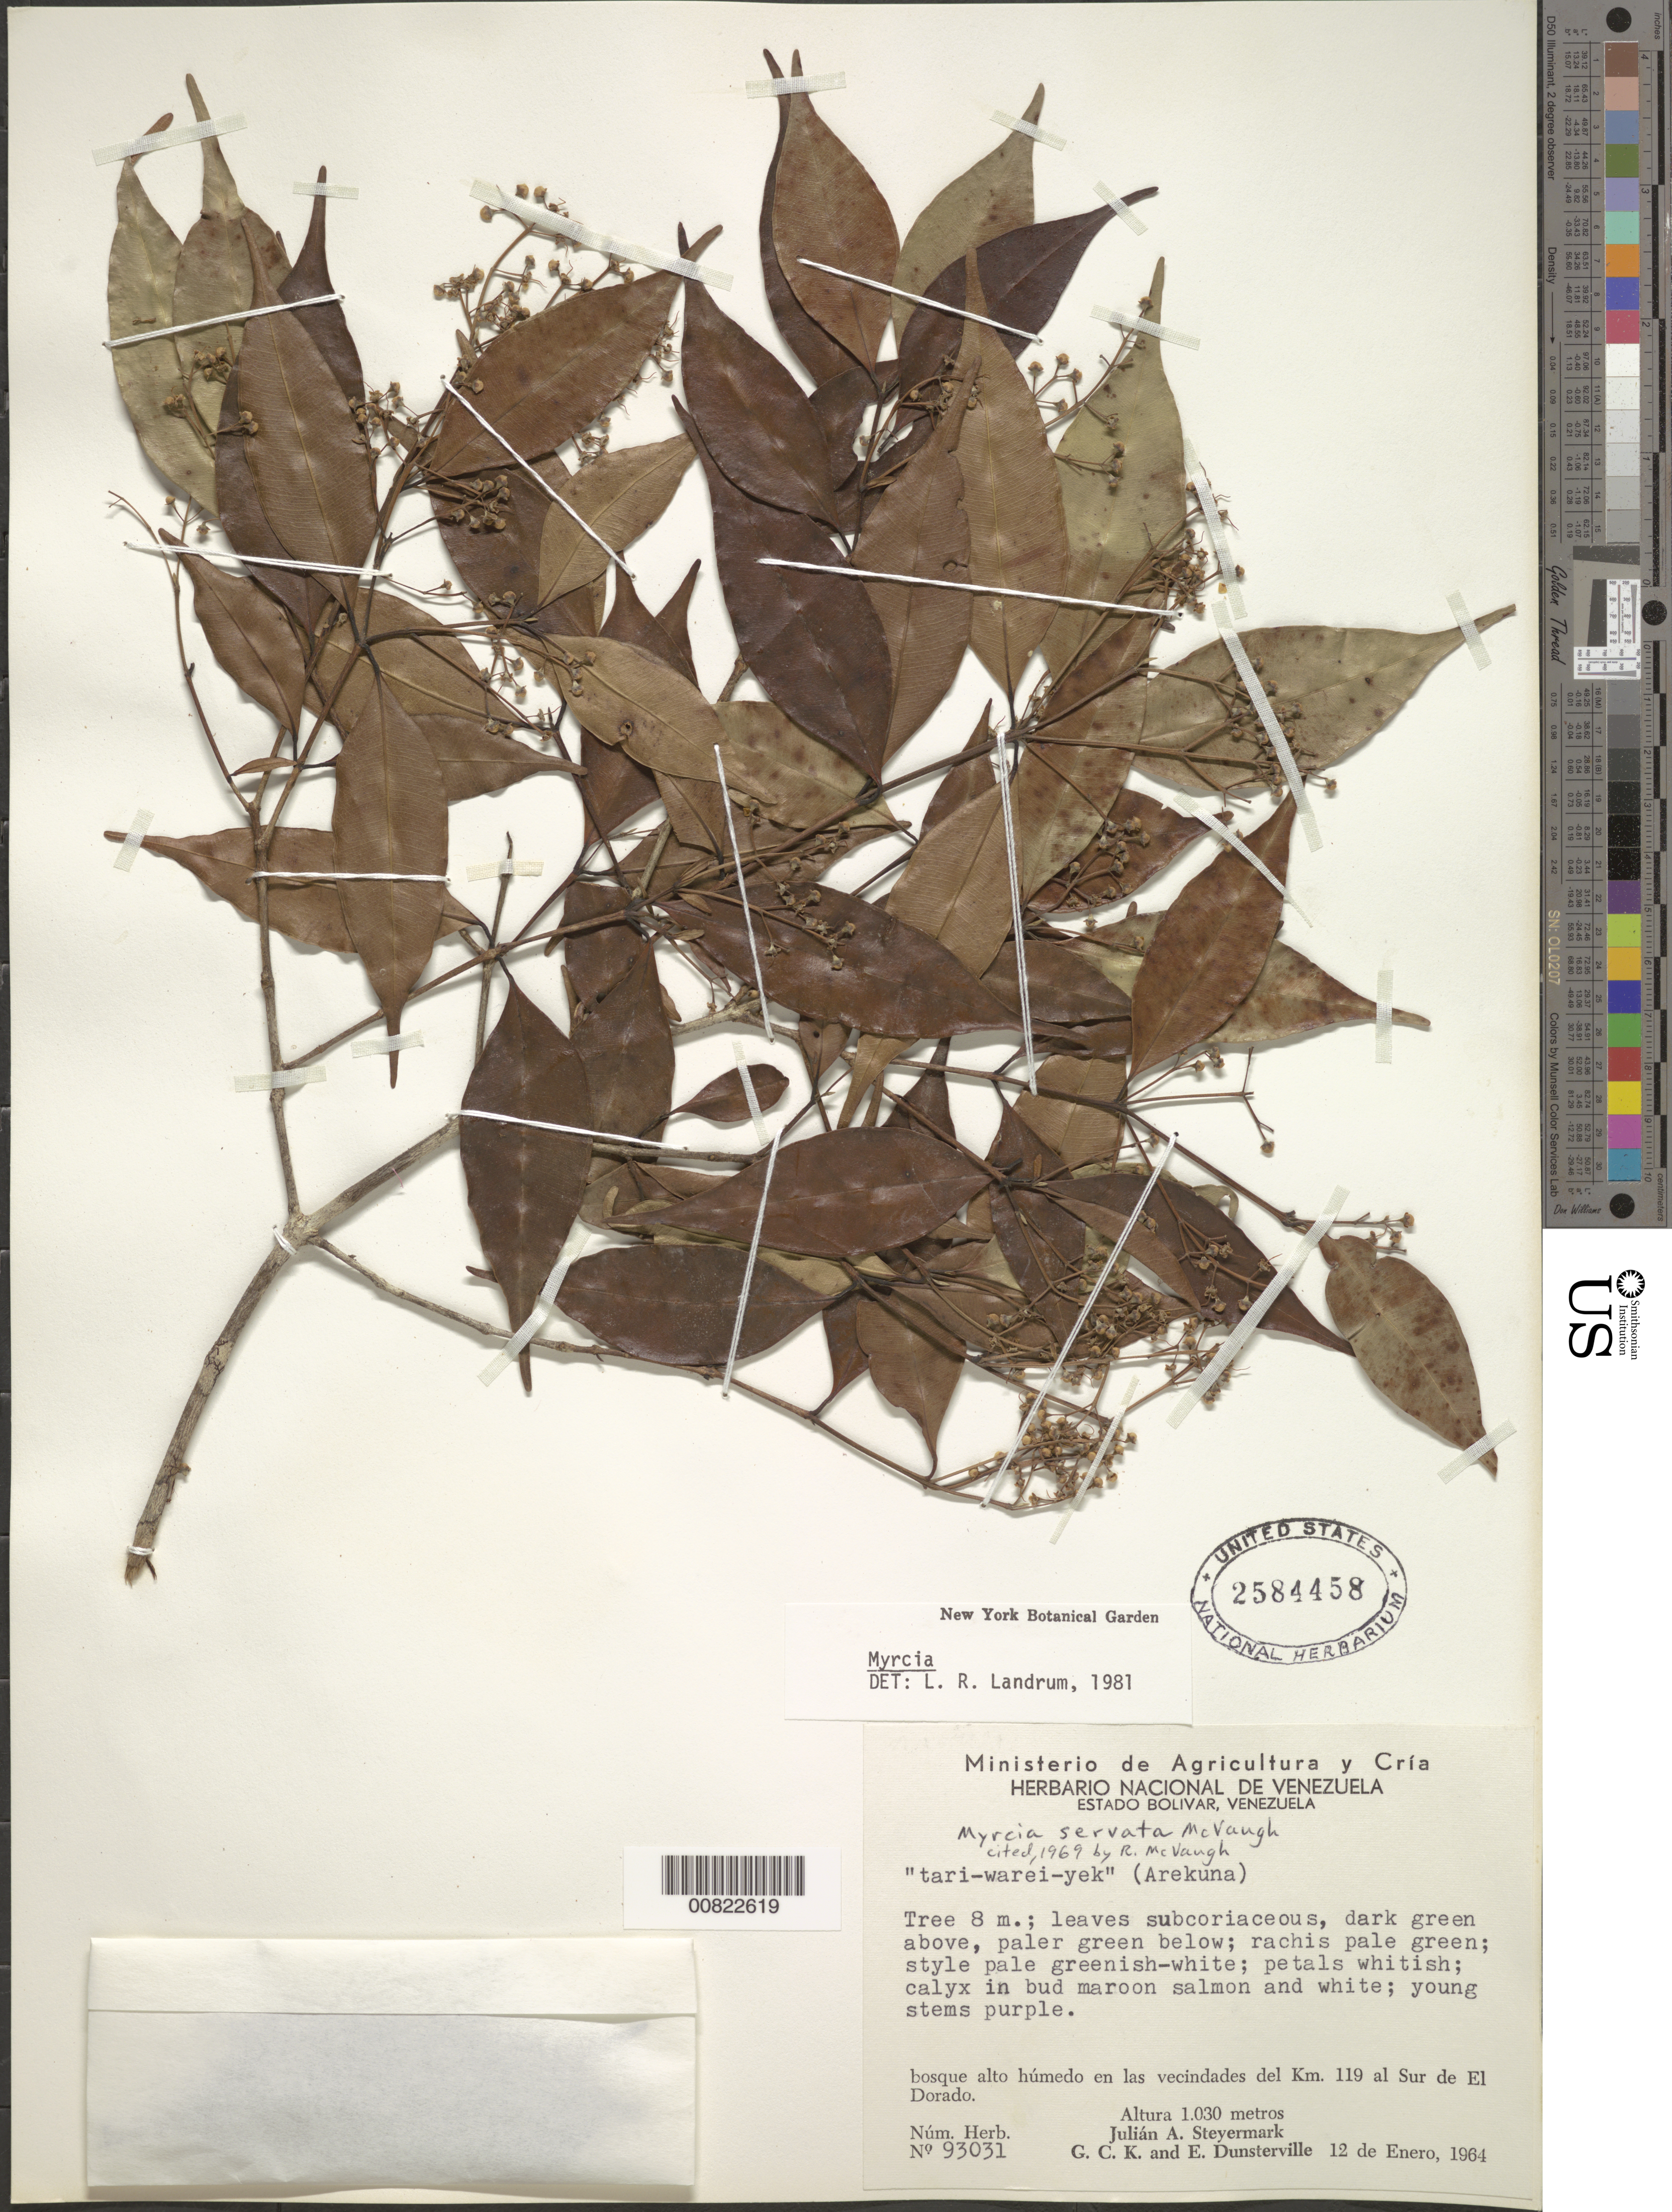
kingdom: Plantae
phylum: Tracheophyta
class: Magnoliopsida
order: Myrtales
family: Myrtaceae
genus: Myrcia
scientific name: Myrcia servata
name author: McVaugh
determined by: McVaugh, R.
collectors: J. Steyermark, G. C. K. Dunsterville & E. Dunsterville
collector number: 93031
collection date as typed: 12-Jan-64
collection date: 1964-01-12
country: Venezuela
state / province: Bolívar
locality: El Dorado, S of; km 119 vic.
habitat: Bosque alto húmedo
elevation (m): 1030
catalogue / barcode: US 2584458